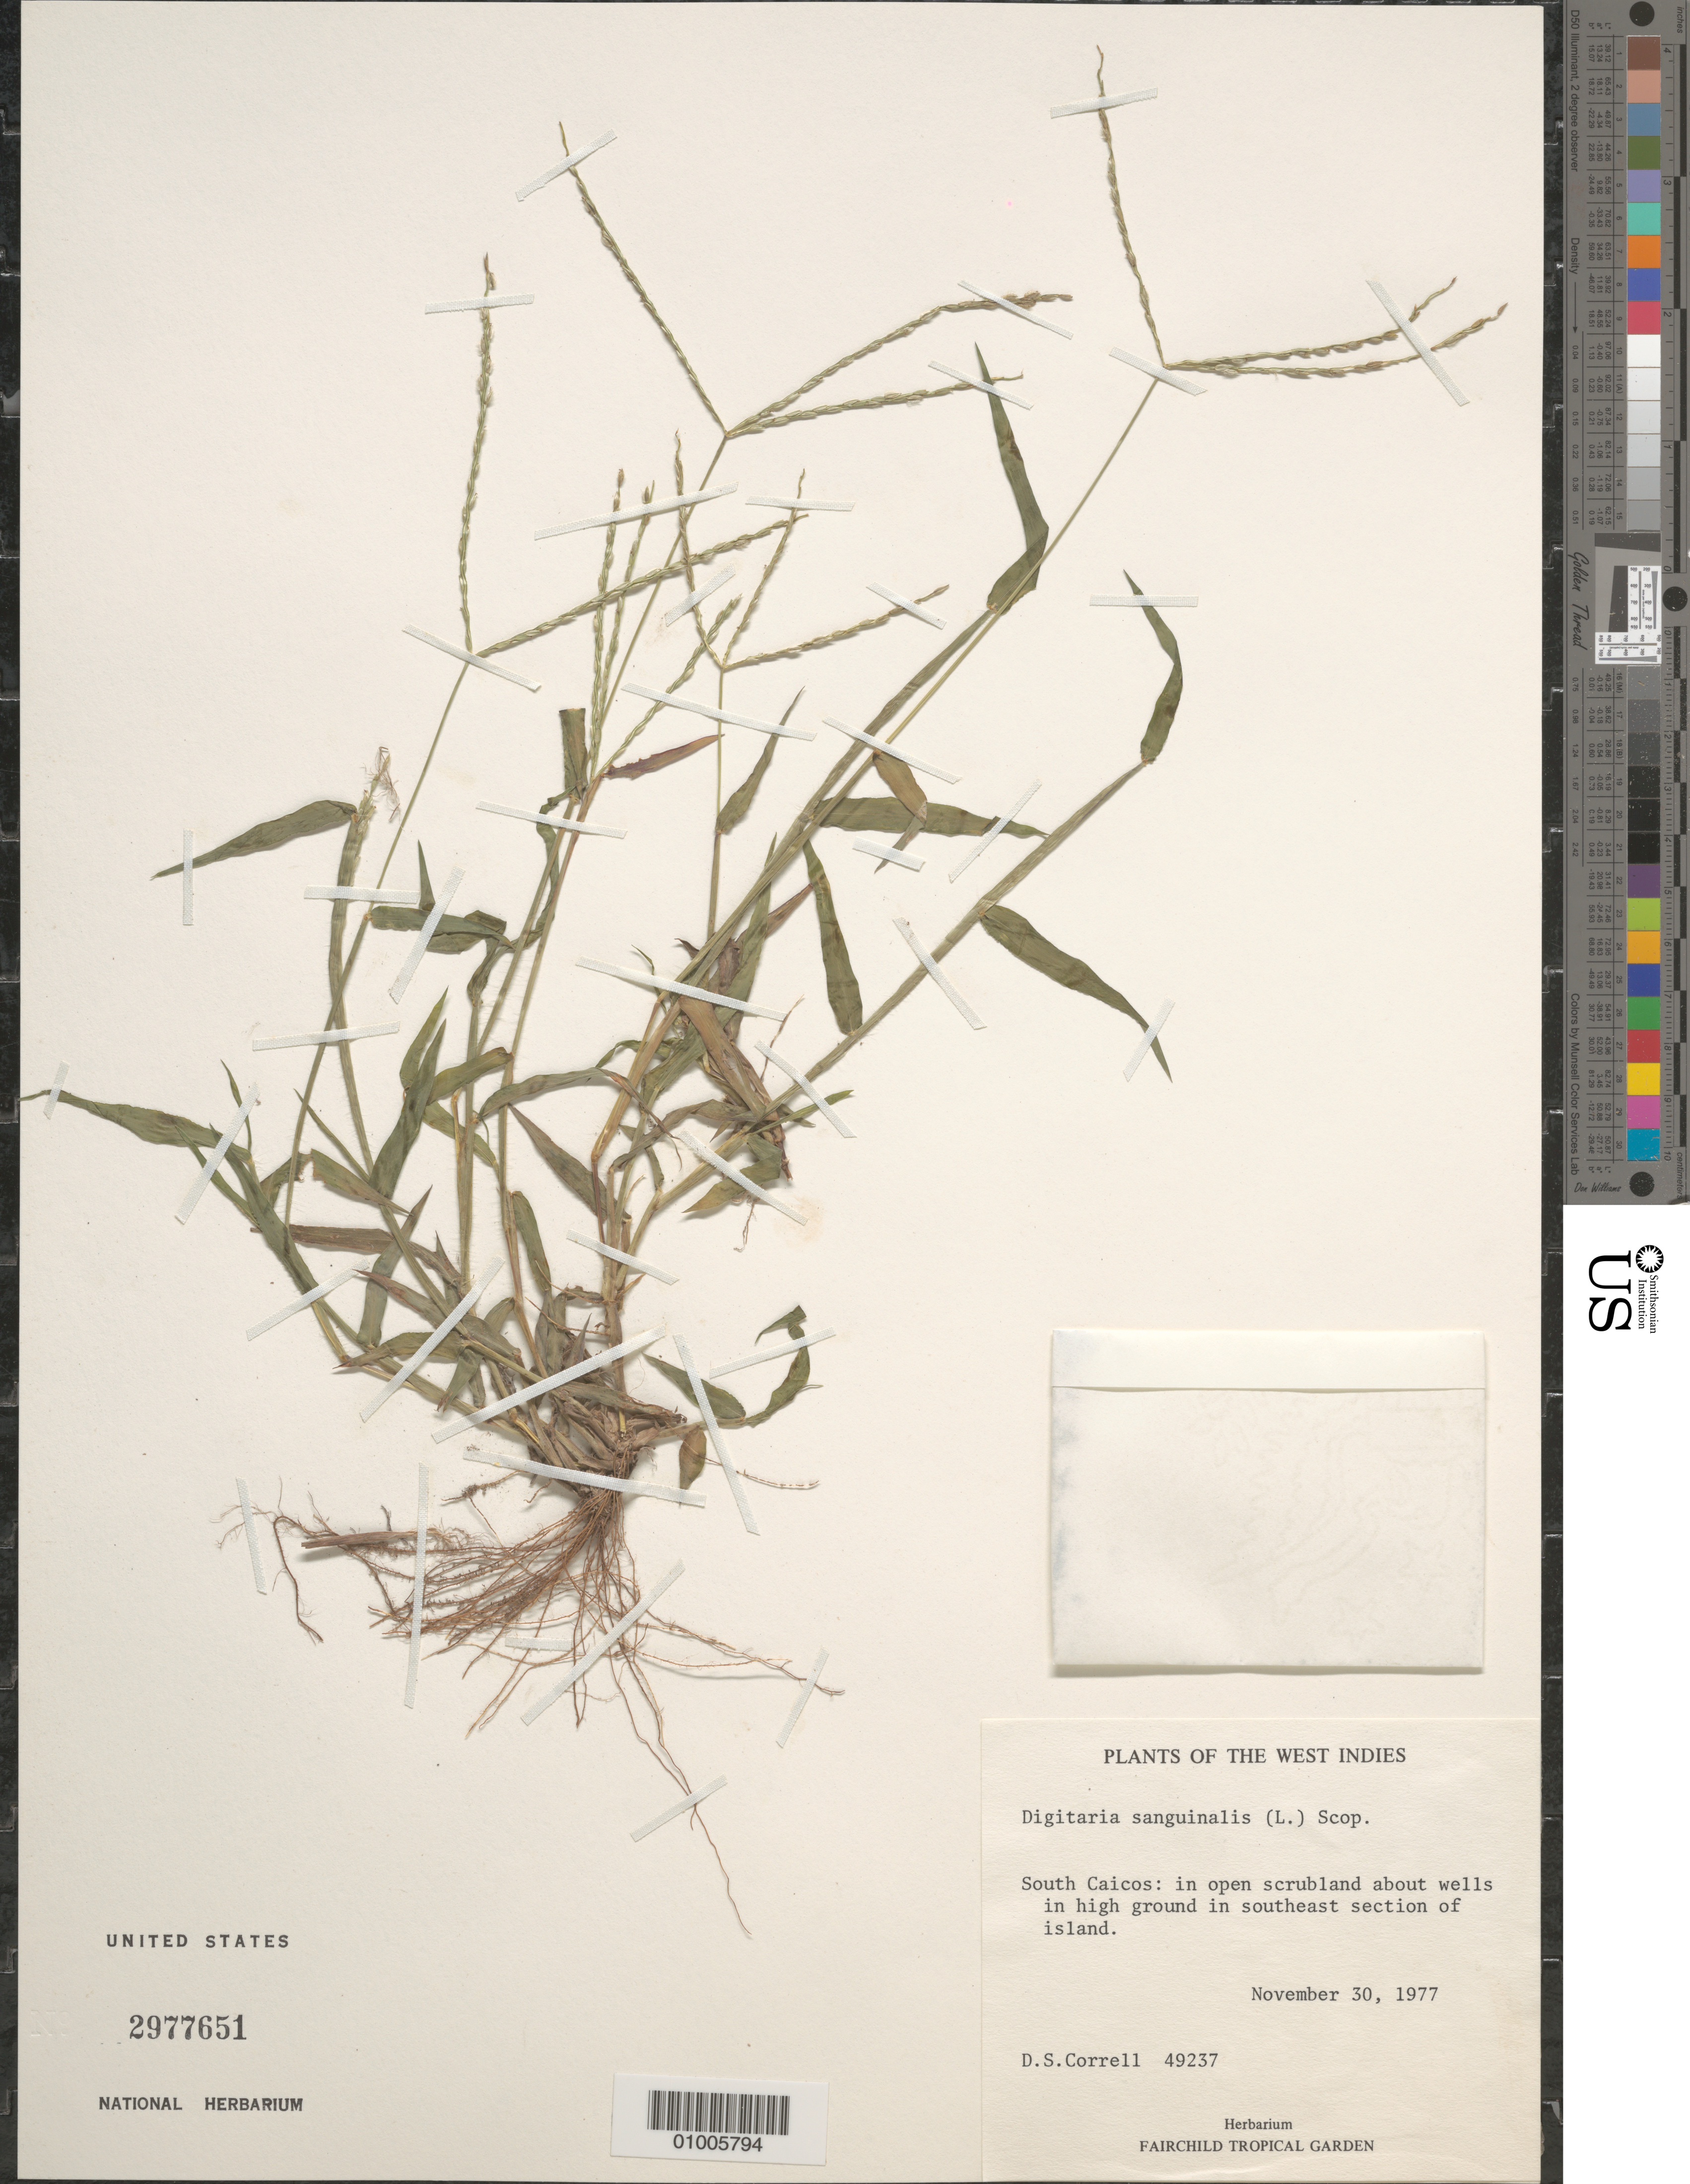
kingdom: Plantae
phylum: Tracheophyta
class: Liliopsida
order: Poales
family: Poaceae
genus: Digitaria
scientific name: Digitaria sanguinalis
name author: (L.) Scop.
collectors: D. S. Correll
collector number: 49237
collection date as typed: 30 Nov 1977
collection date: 1977-11-30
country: Turks and Caicos Islands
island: South Caicos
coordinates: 0 N, 0 E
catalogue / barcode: US 2977651